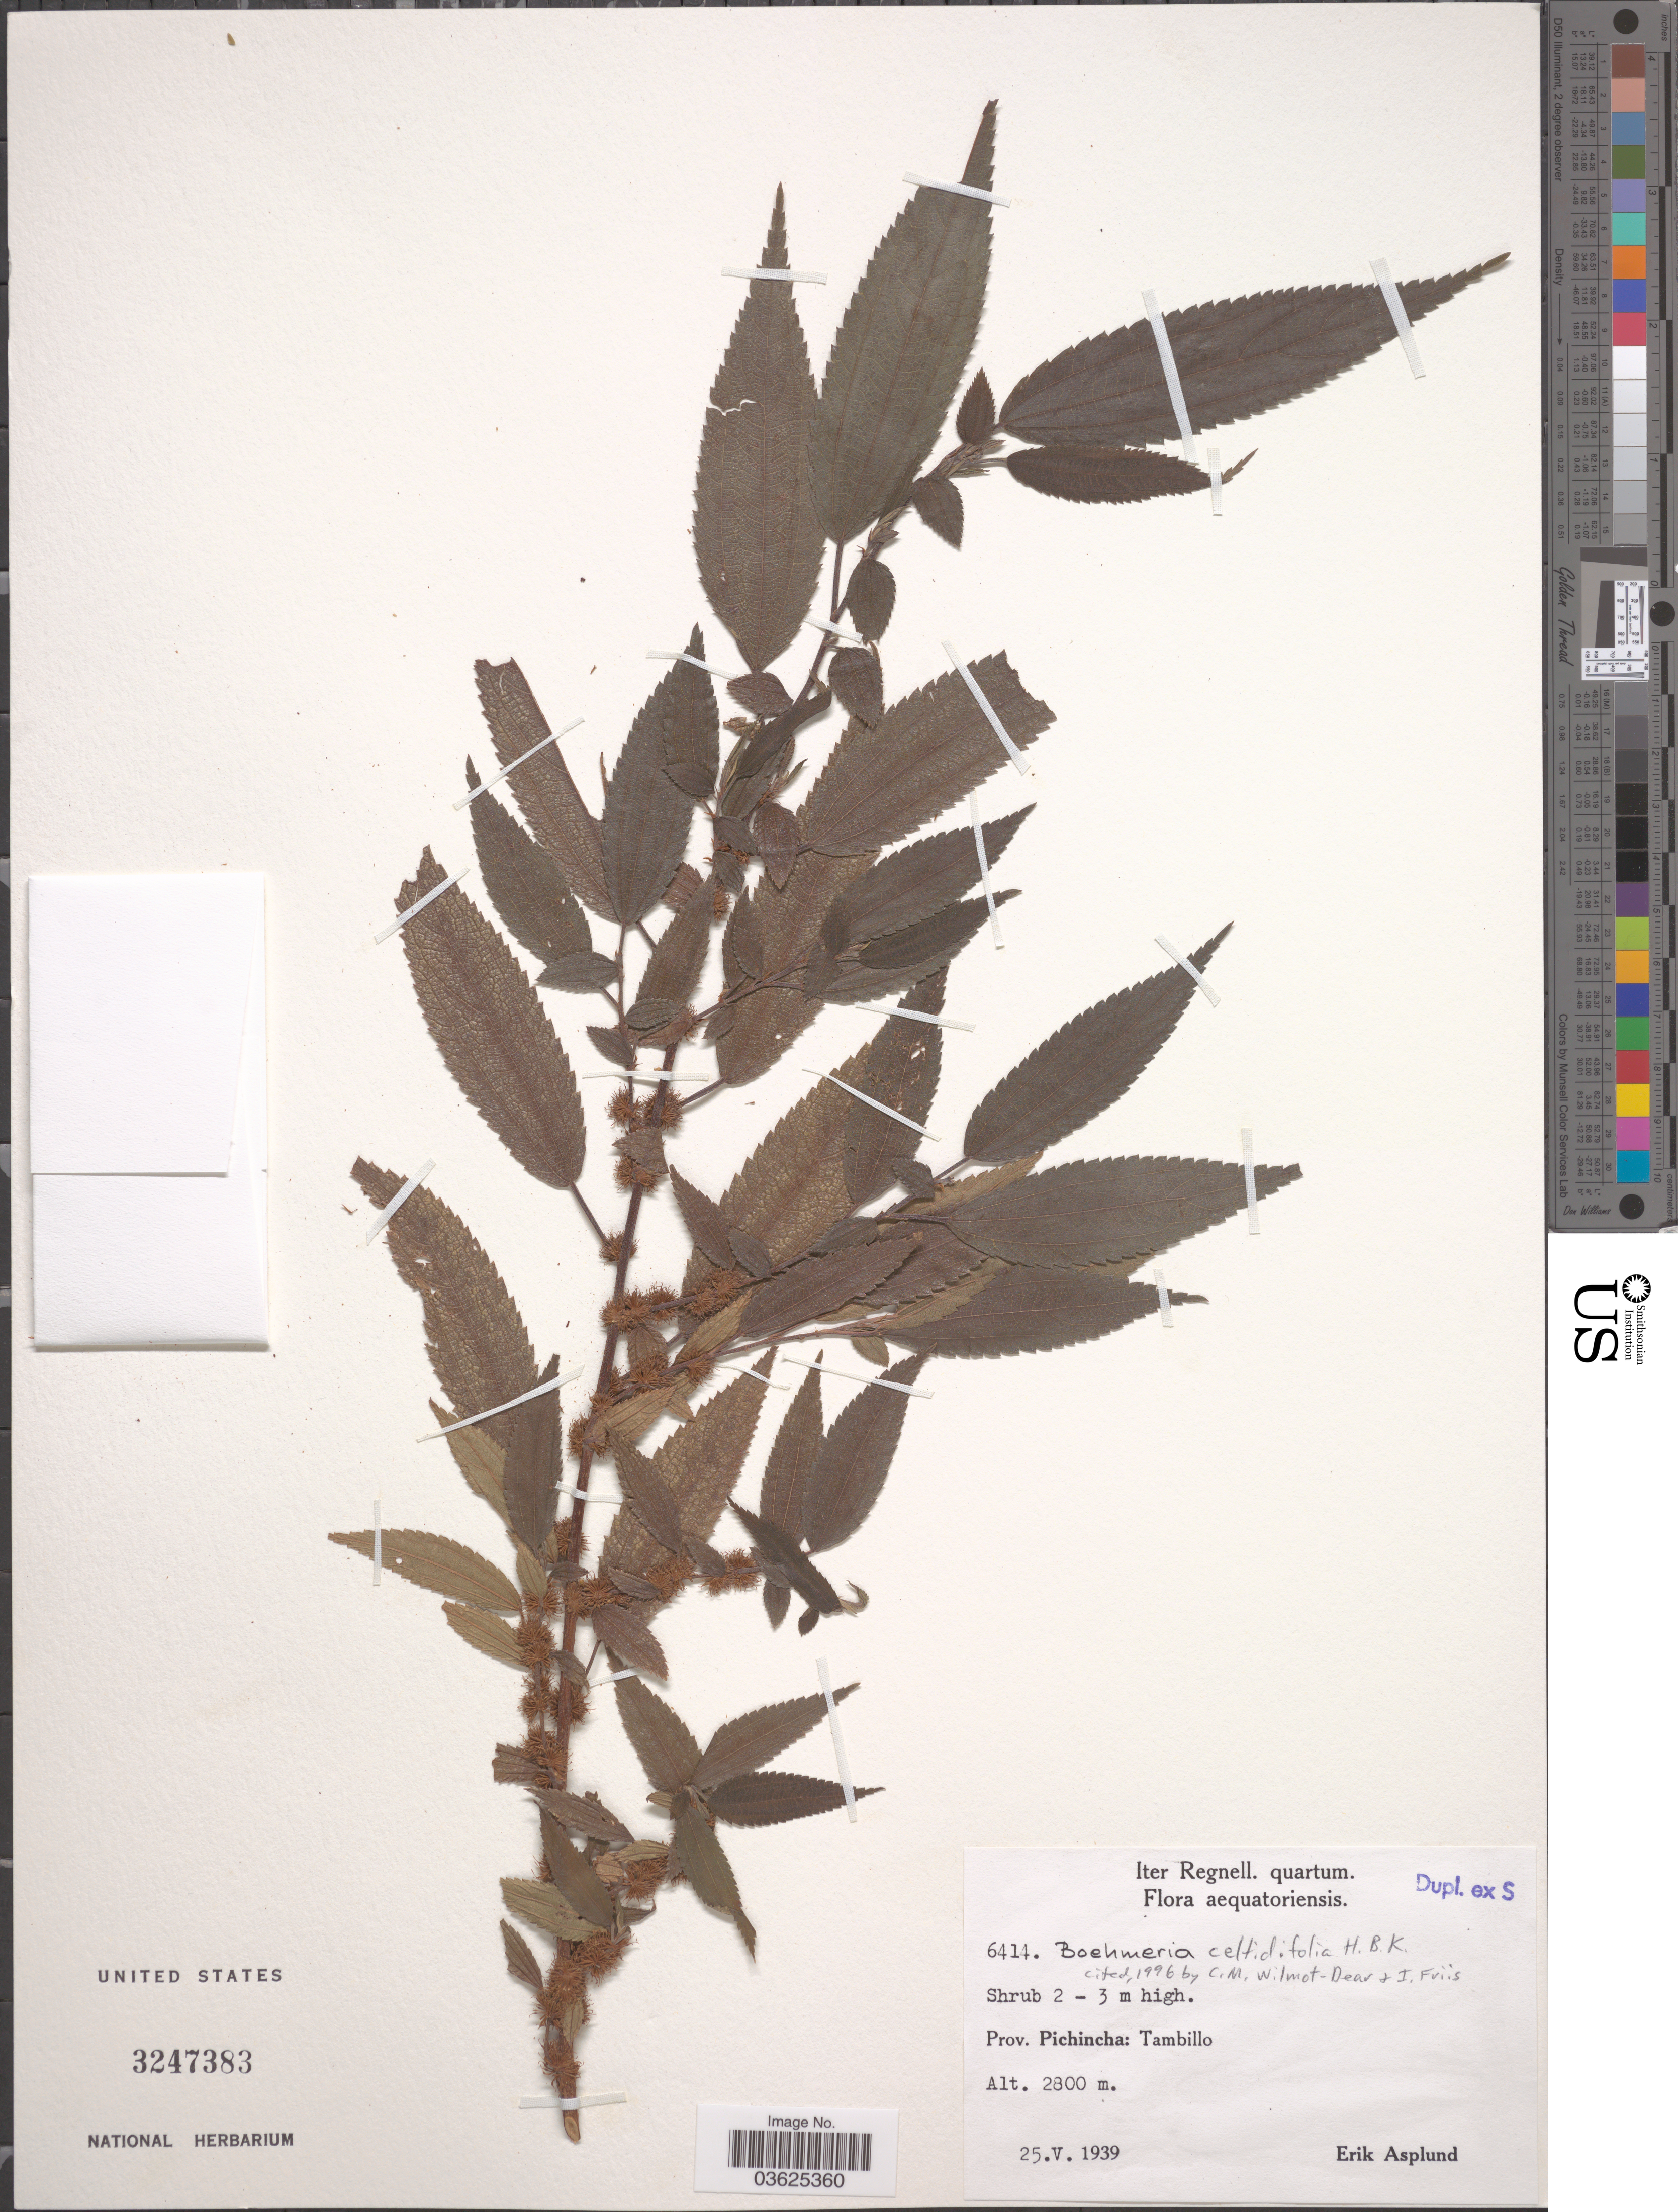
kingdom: Plantae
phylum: Tracheophyta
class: Magnoliopsida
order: Rosales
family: Urticaceae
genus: Boehmeria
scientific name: Boehmeria celtidifolia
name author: Kunth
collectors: E. Asplund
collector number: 6414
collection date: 1939-05-25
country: Ecuador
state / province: Pichincha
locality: Tambillo.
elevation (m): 2800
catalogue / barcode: US 3247383